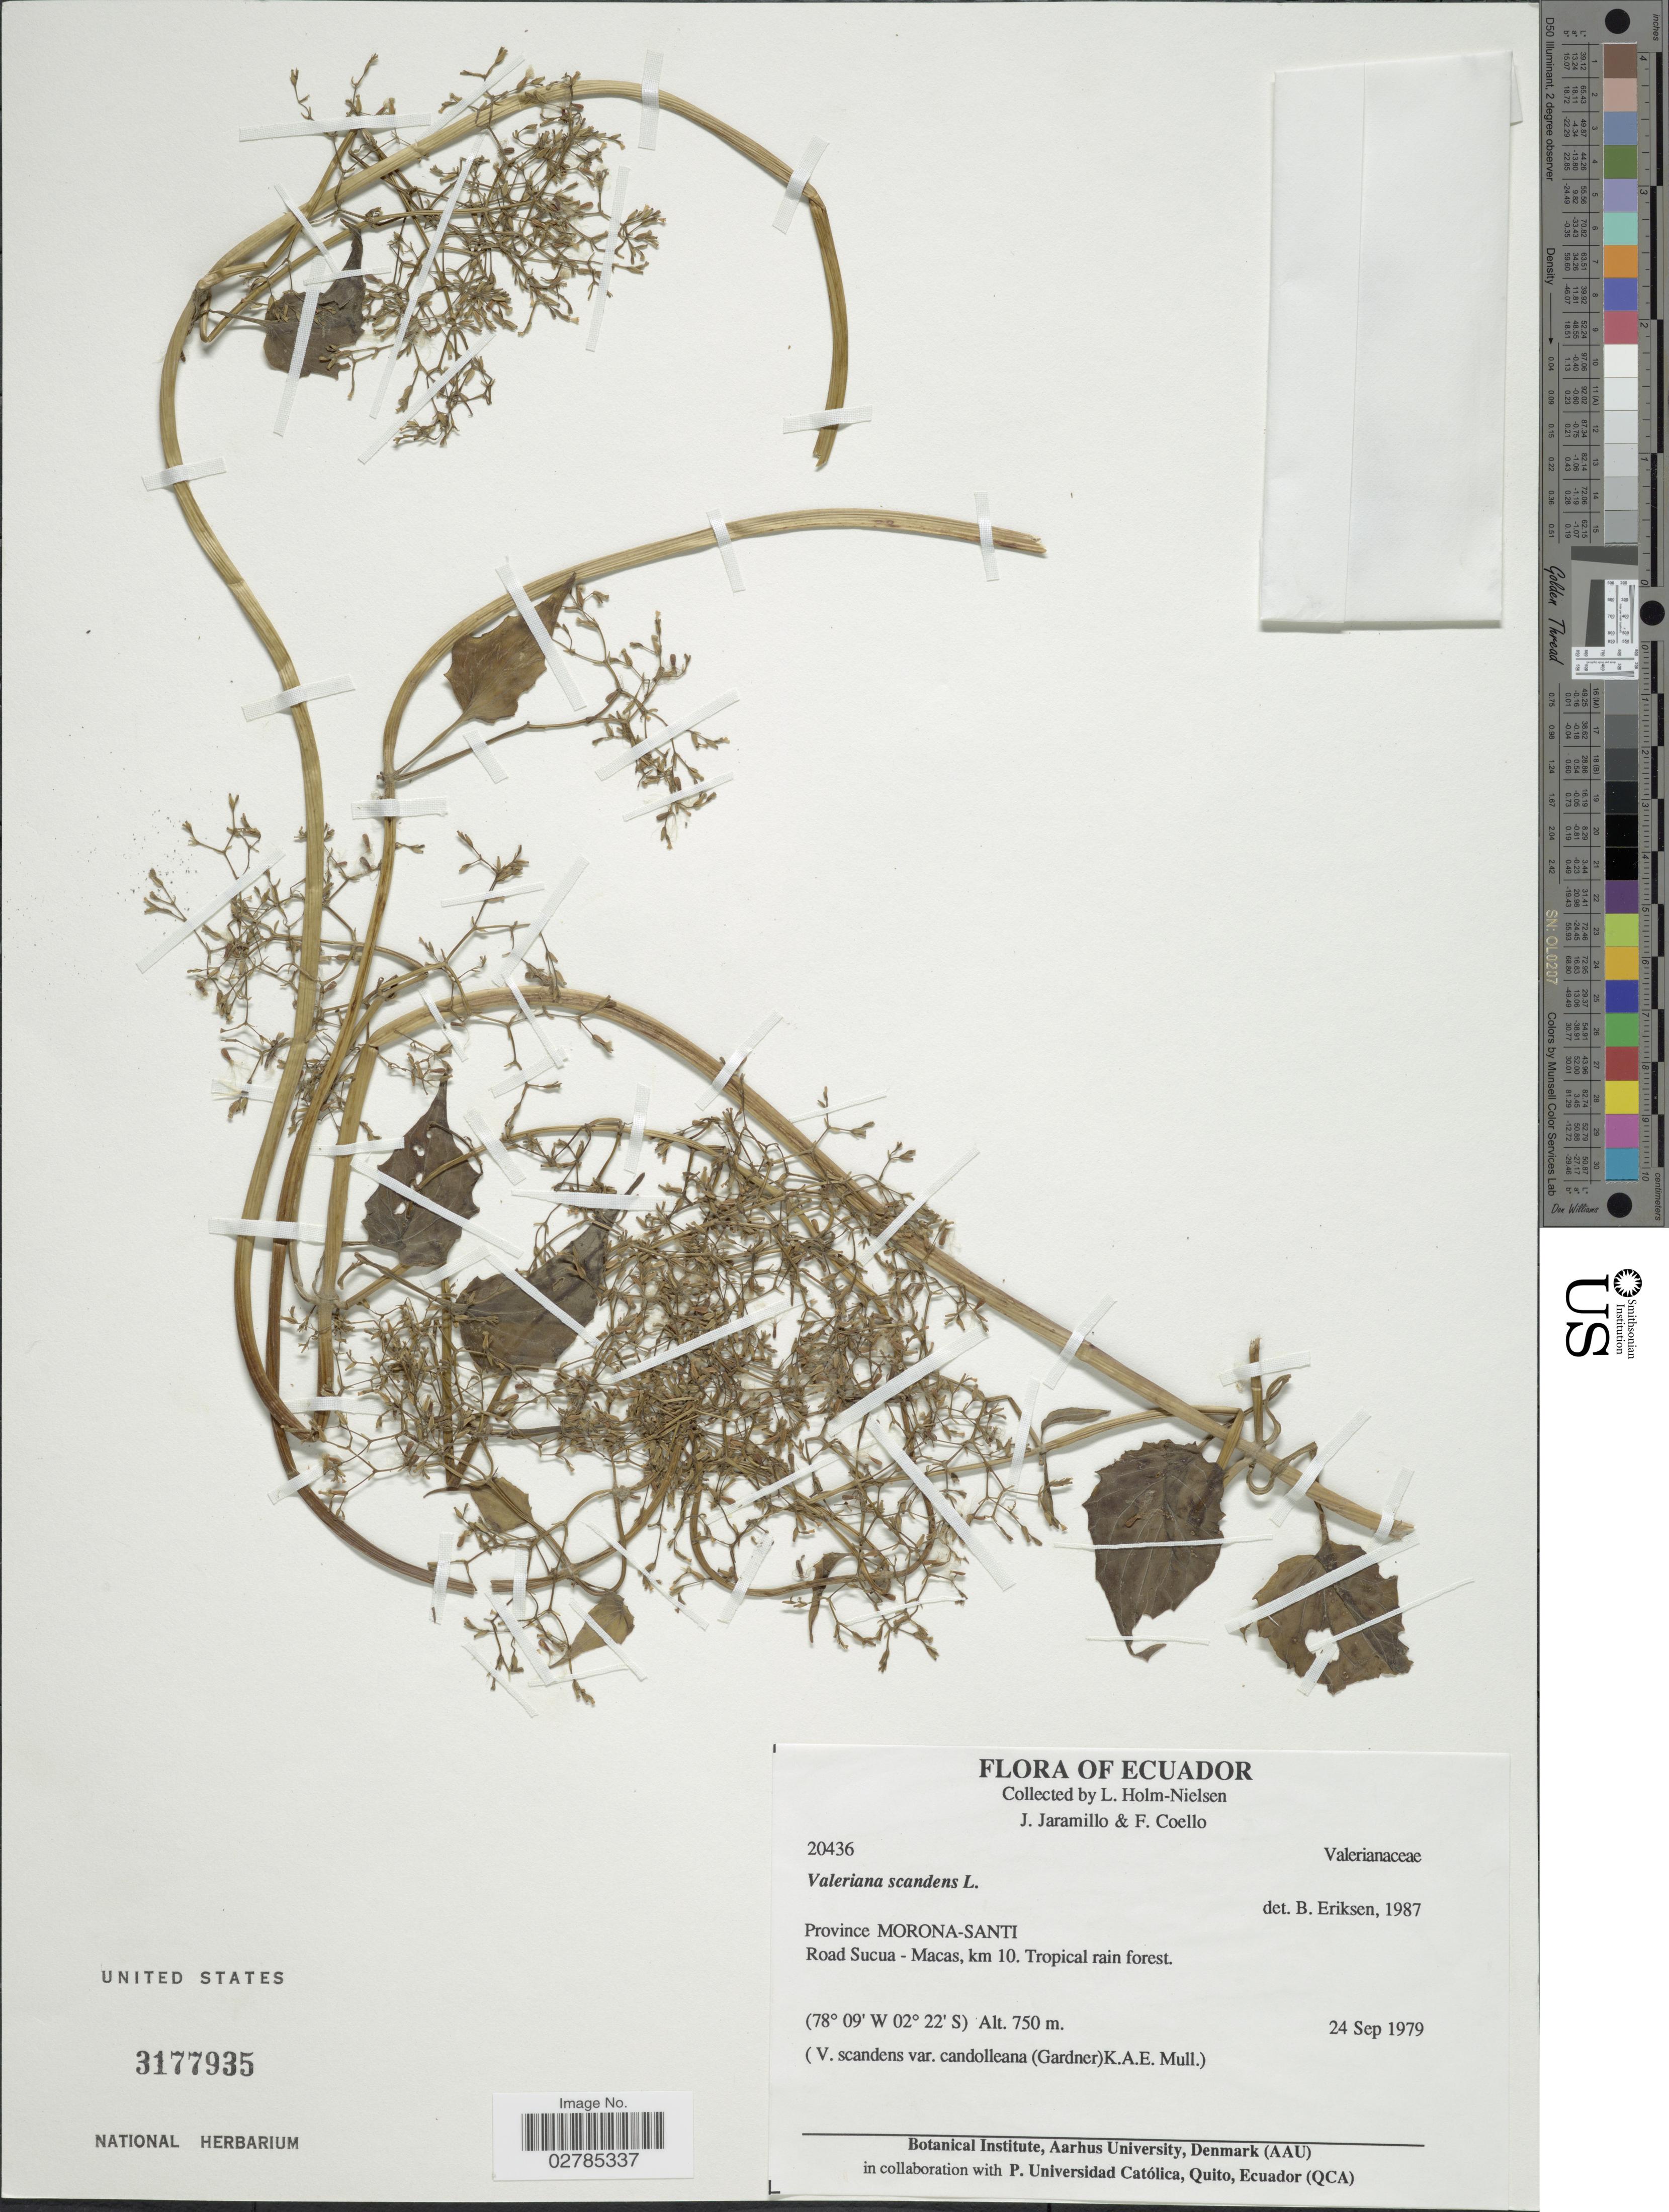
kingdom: Plantae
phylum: Tracheophyta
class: Magnoliopsida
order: Dipsacales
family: Caprifoliaceae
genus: Valeriana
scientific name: Valeriana scandens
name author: L.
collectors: L. Holm-Nielsen, J. Jaramillo & F. Coello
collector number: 20436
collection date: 1979-09-24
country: Ecuador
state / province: Morona-Santiago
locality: Province Morona- Santi. Road Sucua- Macas, km 10.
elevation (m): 750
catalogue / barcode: US 3177935